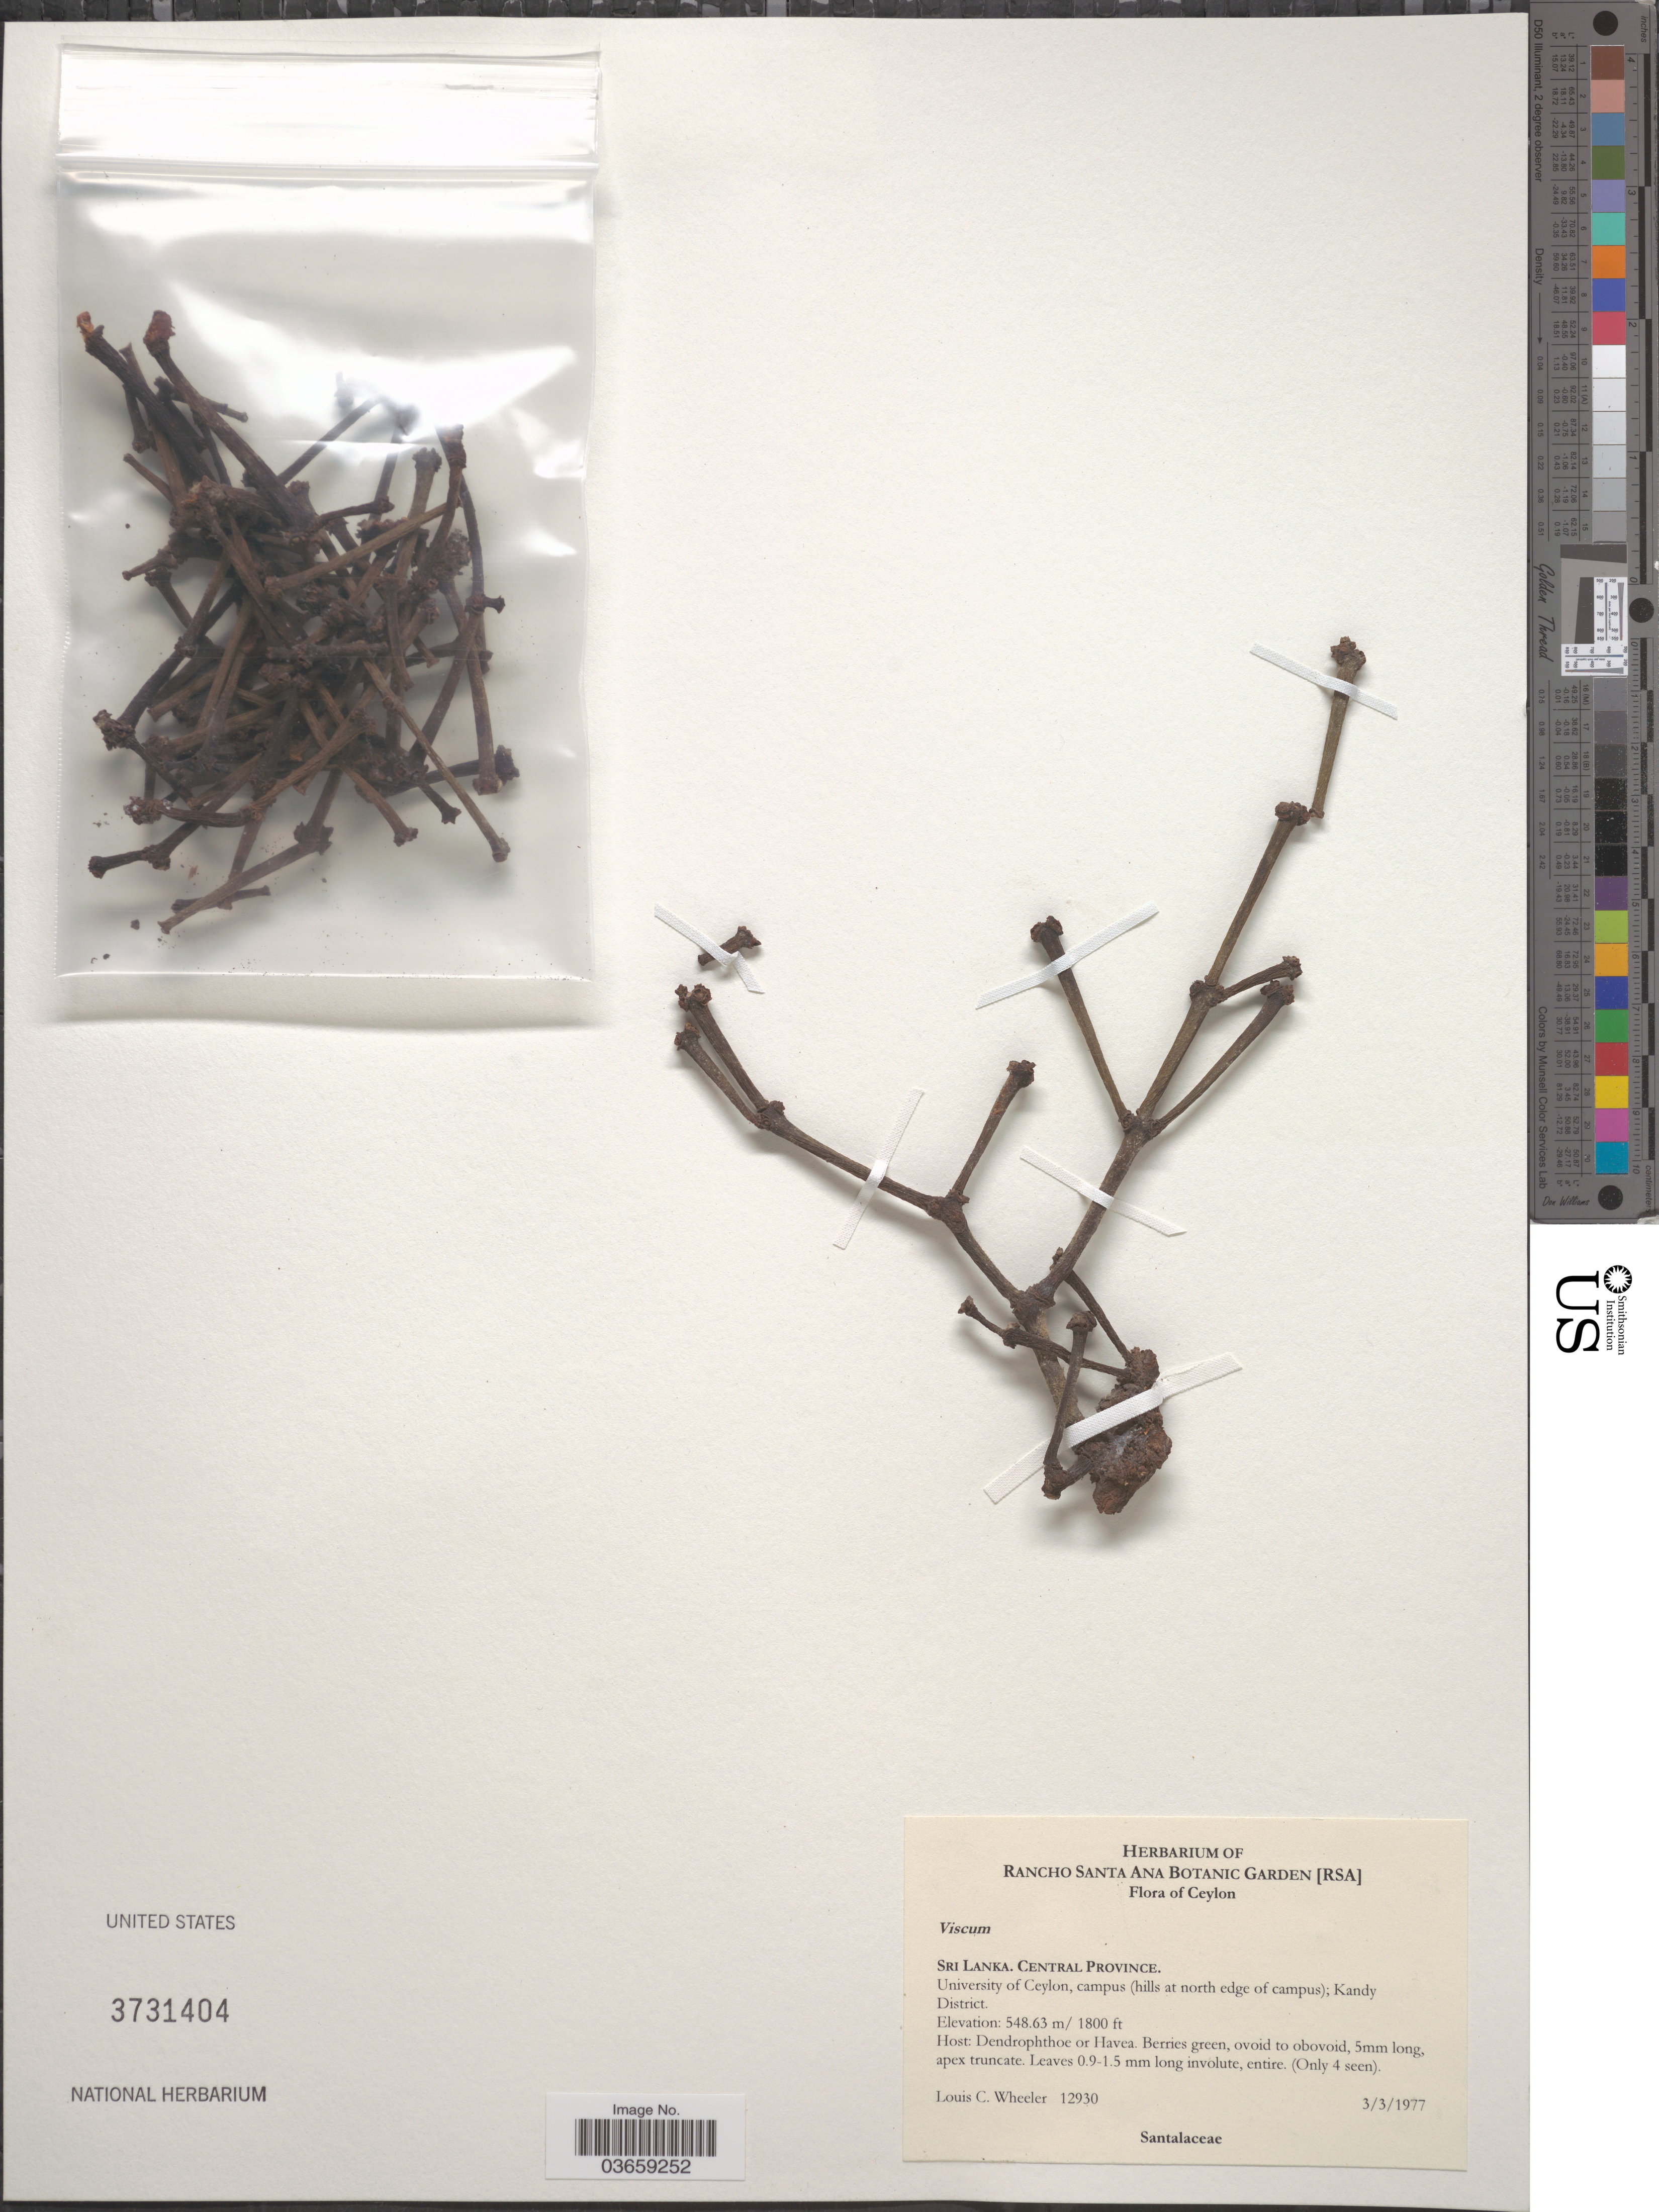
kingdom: Plantae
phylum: Tracheophyta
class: Magnoliopsida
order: Santalales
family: Viscaceae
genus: Viscum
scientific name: Viscum sp.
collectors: L. C. Wheeler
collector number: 12930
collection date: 1977-03-03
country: Sri Lanka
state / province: Central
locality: Ceylon. University of Ceylon, campus (hills at north edge of campus); Kandy District.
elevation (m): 549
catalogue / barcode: US 3731404